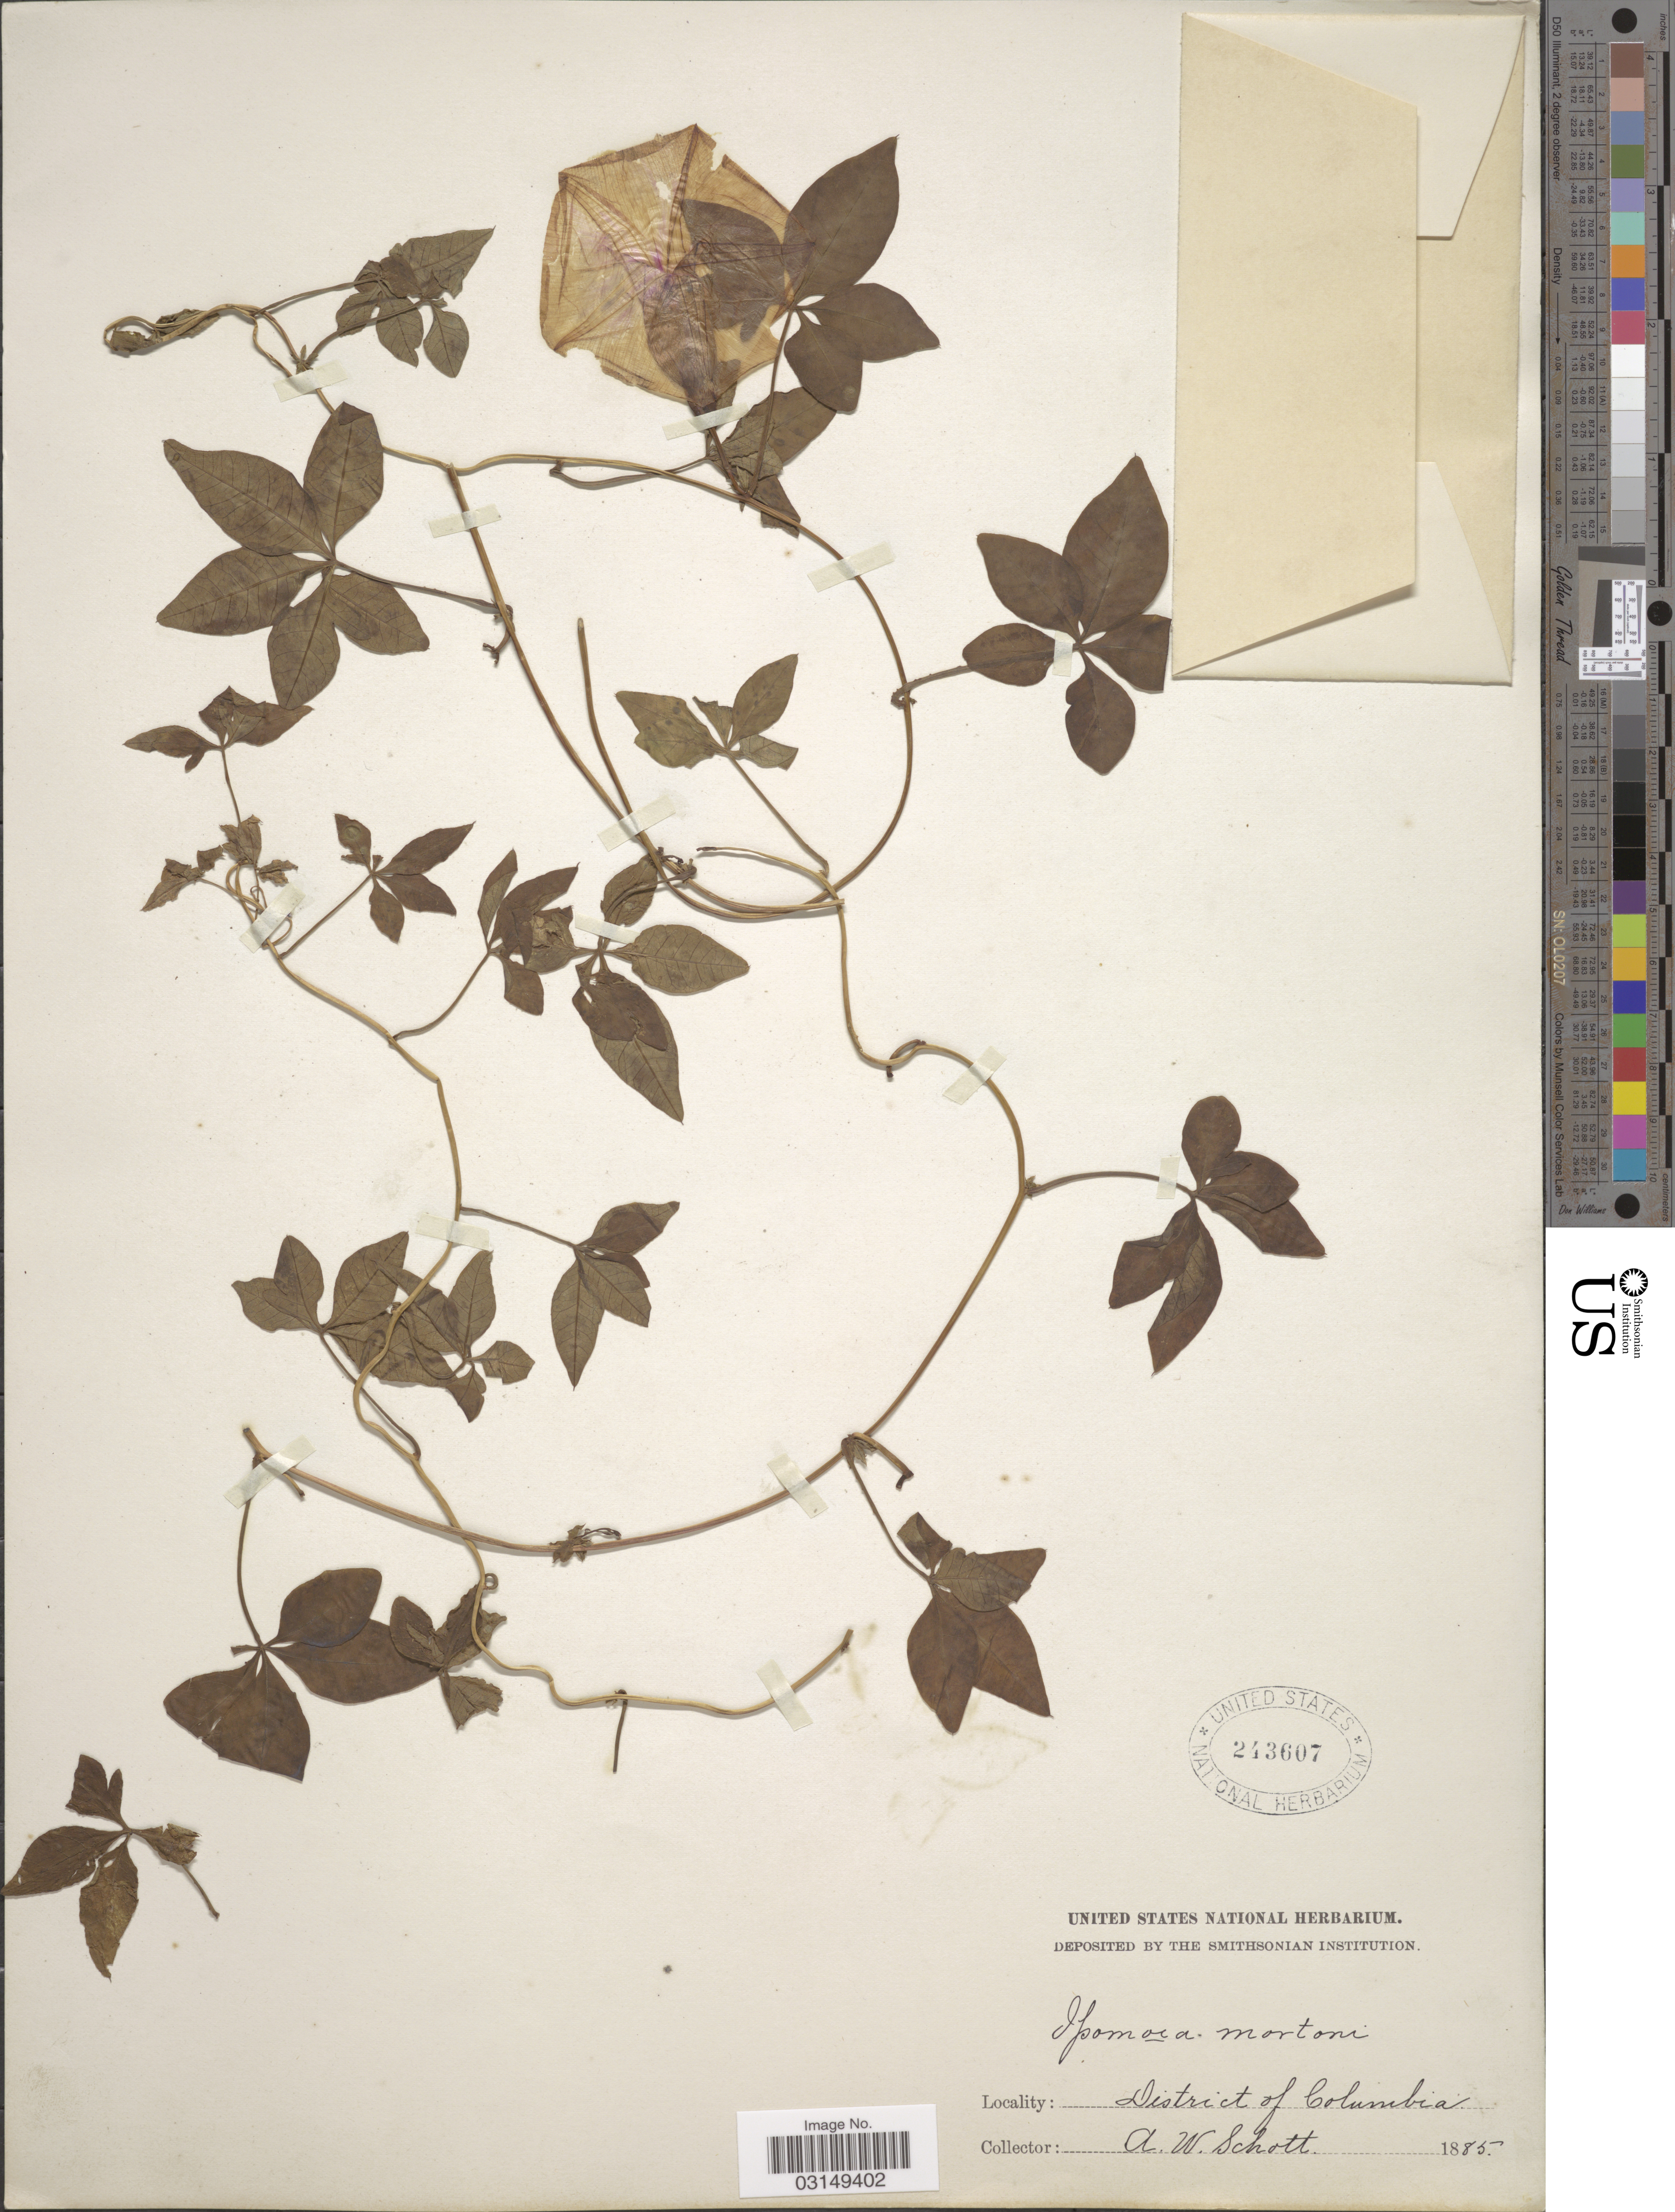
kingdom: Plantae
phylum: Tracheophyta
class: Magnoliopsida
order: Solanales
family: Convolvulaceae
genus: Ipomoea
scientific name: Ipomoea cairica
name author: (L.) Sweet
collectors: A. W. Schott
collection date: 1885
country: United States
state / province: District of Columbia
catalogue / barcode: US 243607